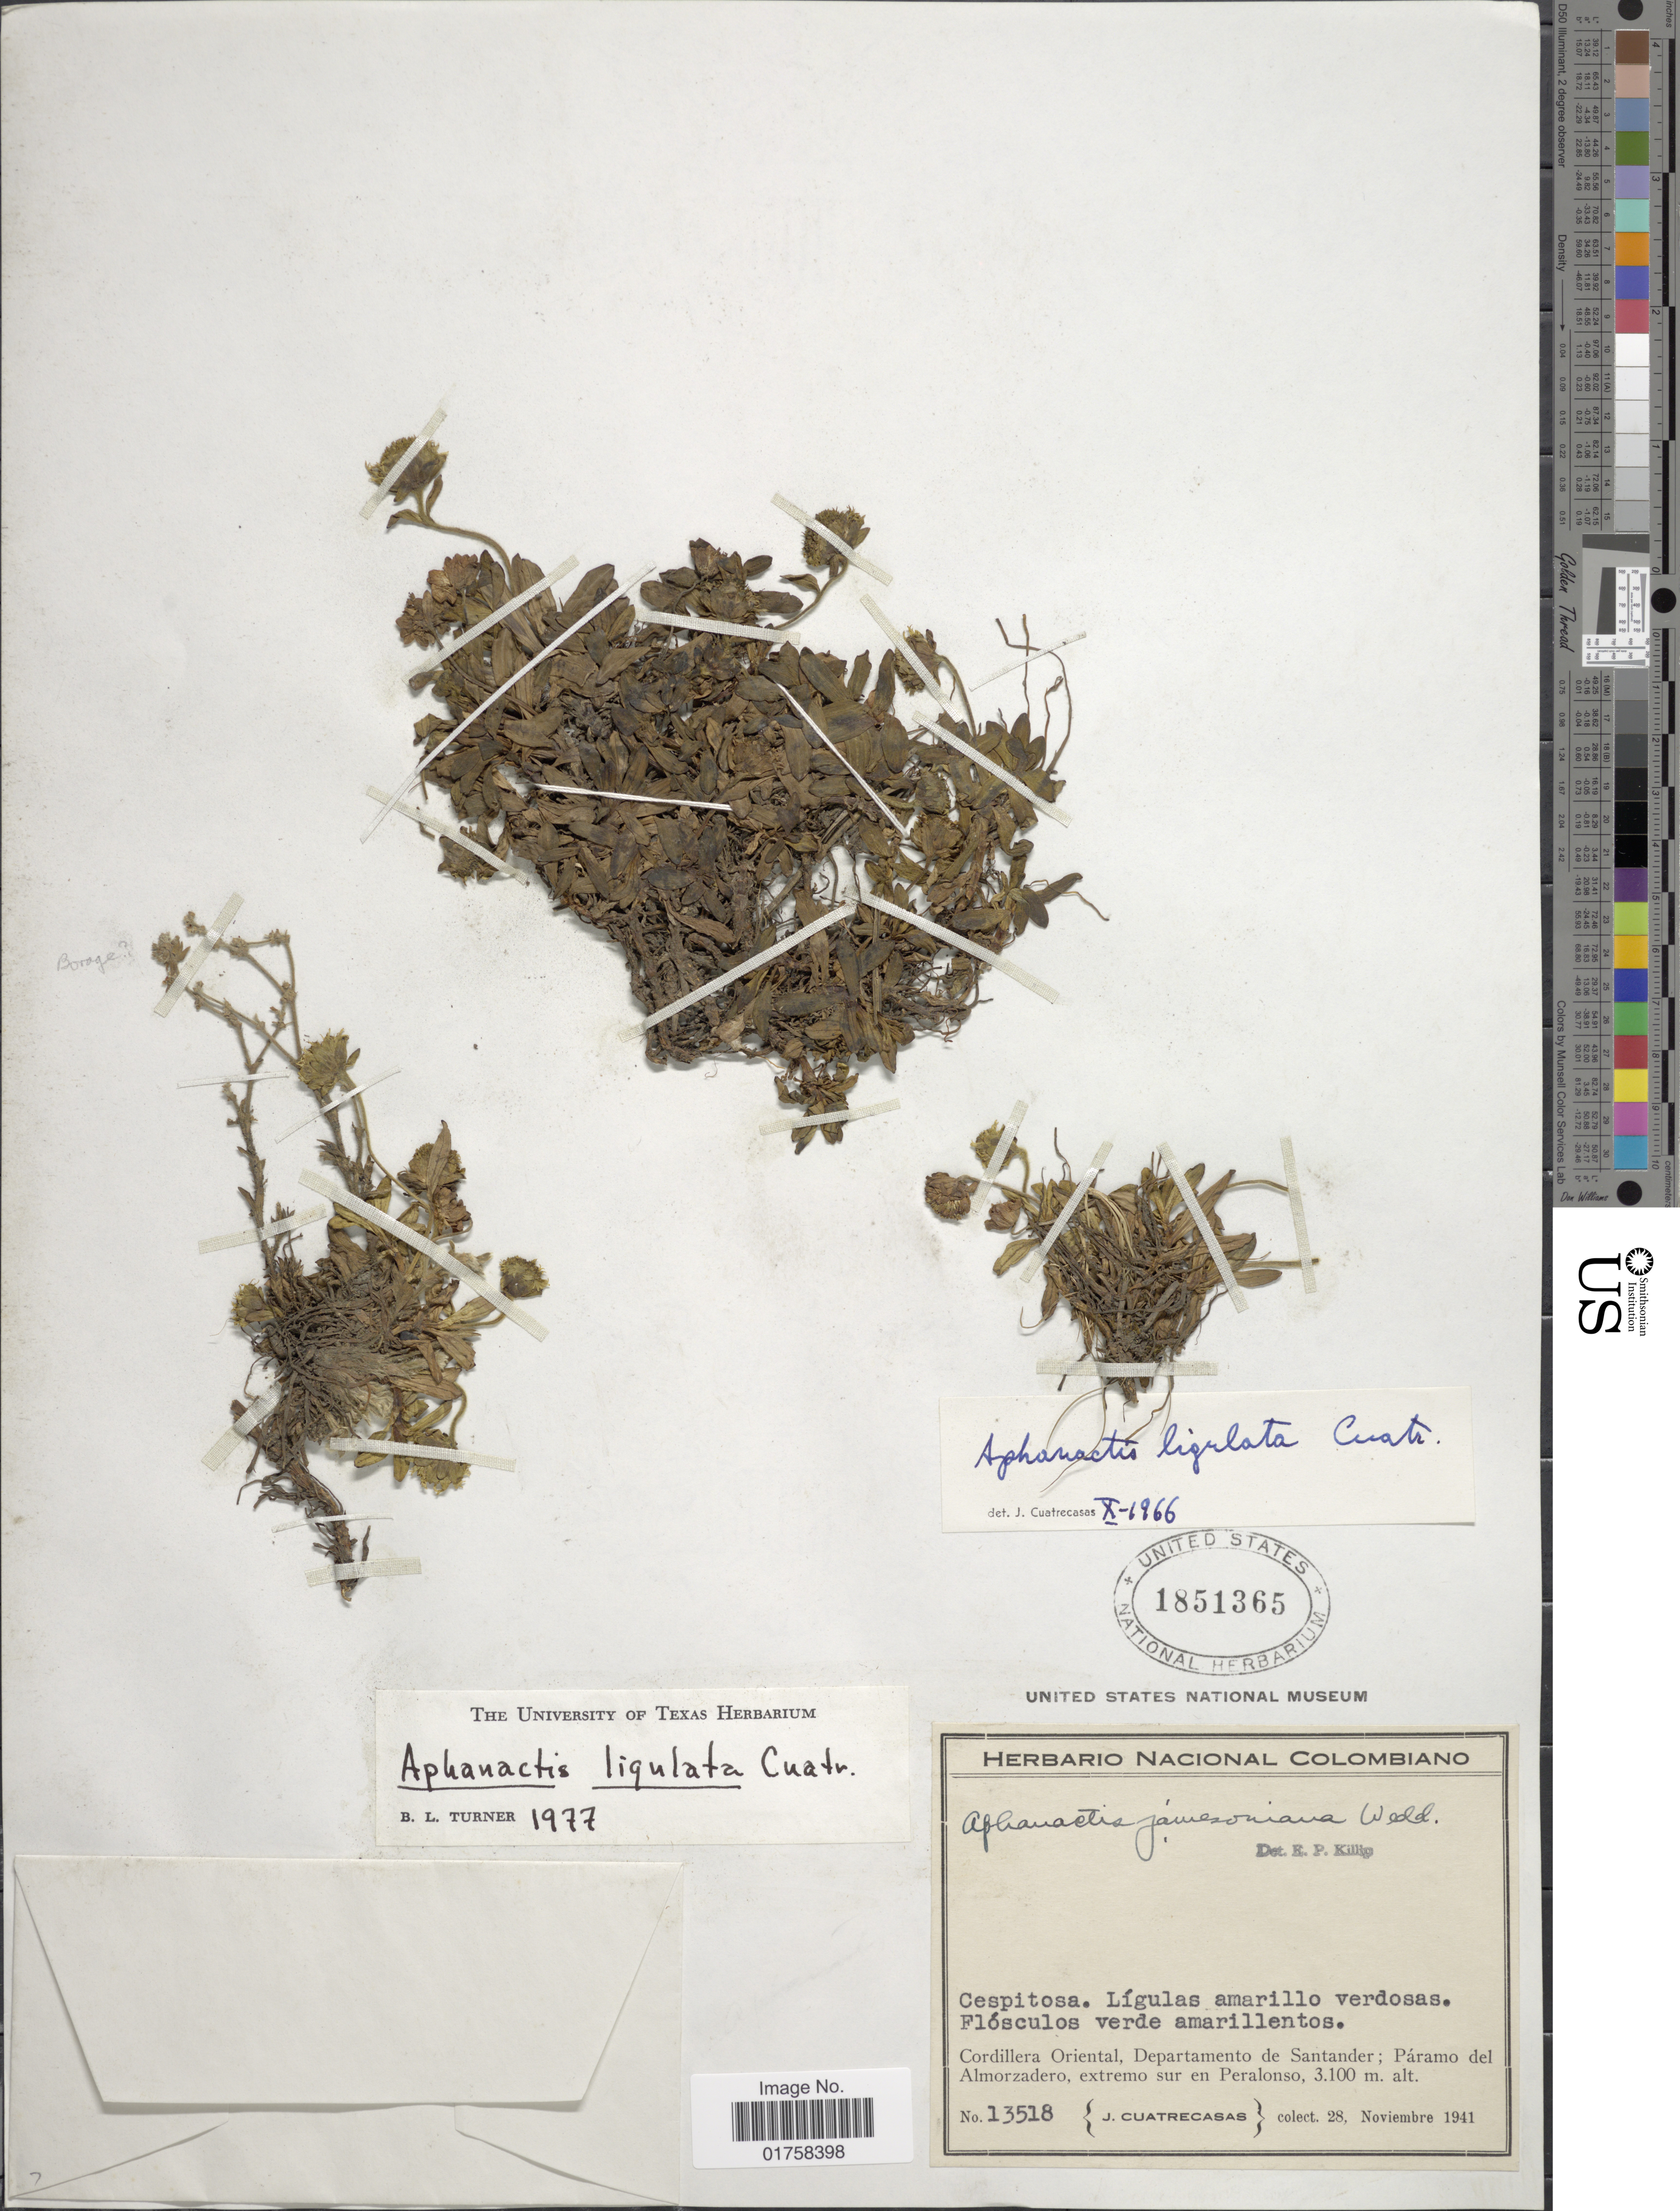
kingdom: Plantae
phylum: Tracheophyta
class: Magnoliopsida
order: Asterales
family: Asteraceae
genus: Aphanactis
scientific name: Aphanactis ligulata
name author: Cuatrec.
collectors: J. Cuatrecasas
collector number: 13518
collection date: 1941-11-28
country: Colombia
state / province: Santander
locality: Cordillera Oriental, Departamento de Santander; Paramo del Almorzadero, extremo sur en Peralonso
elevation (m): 3100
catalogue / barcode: US 1851365